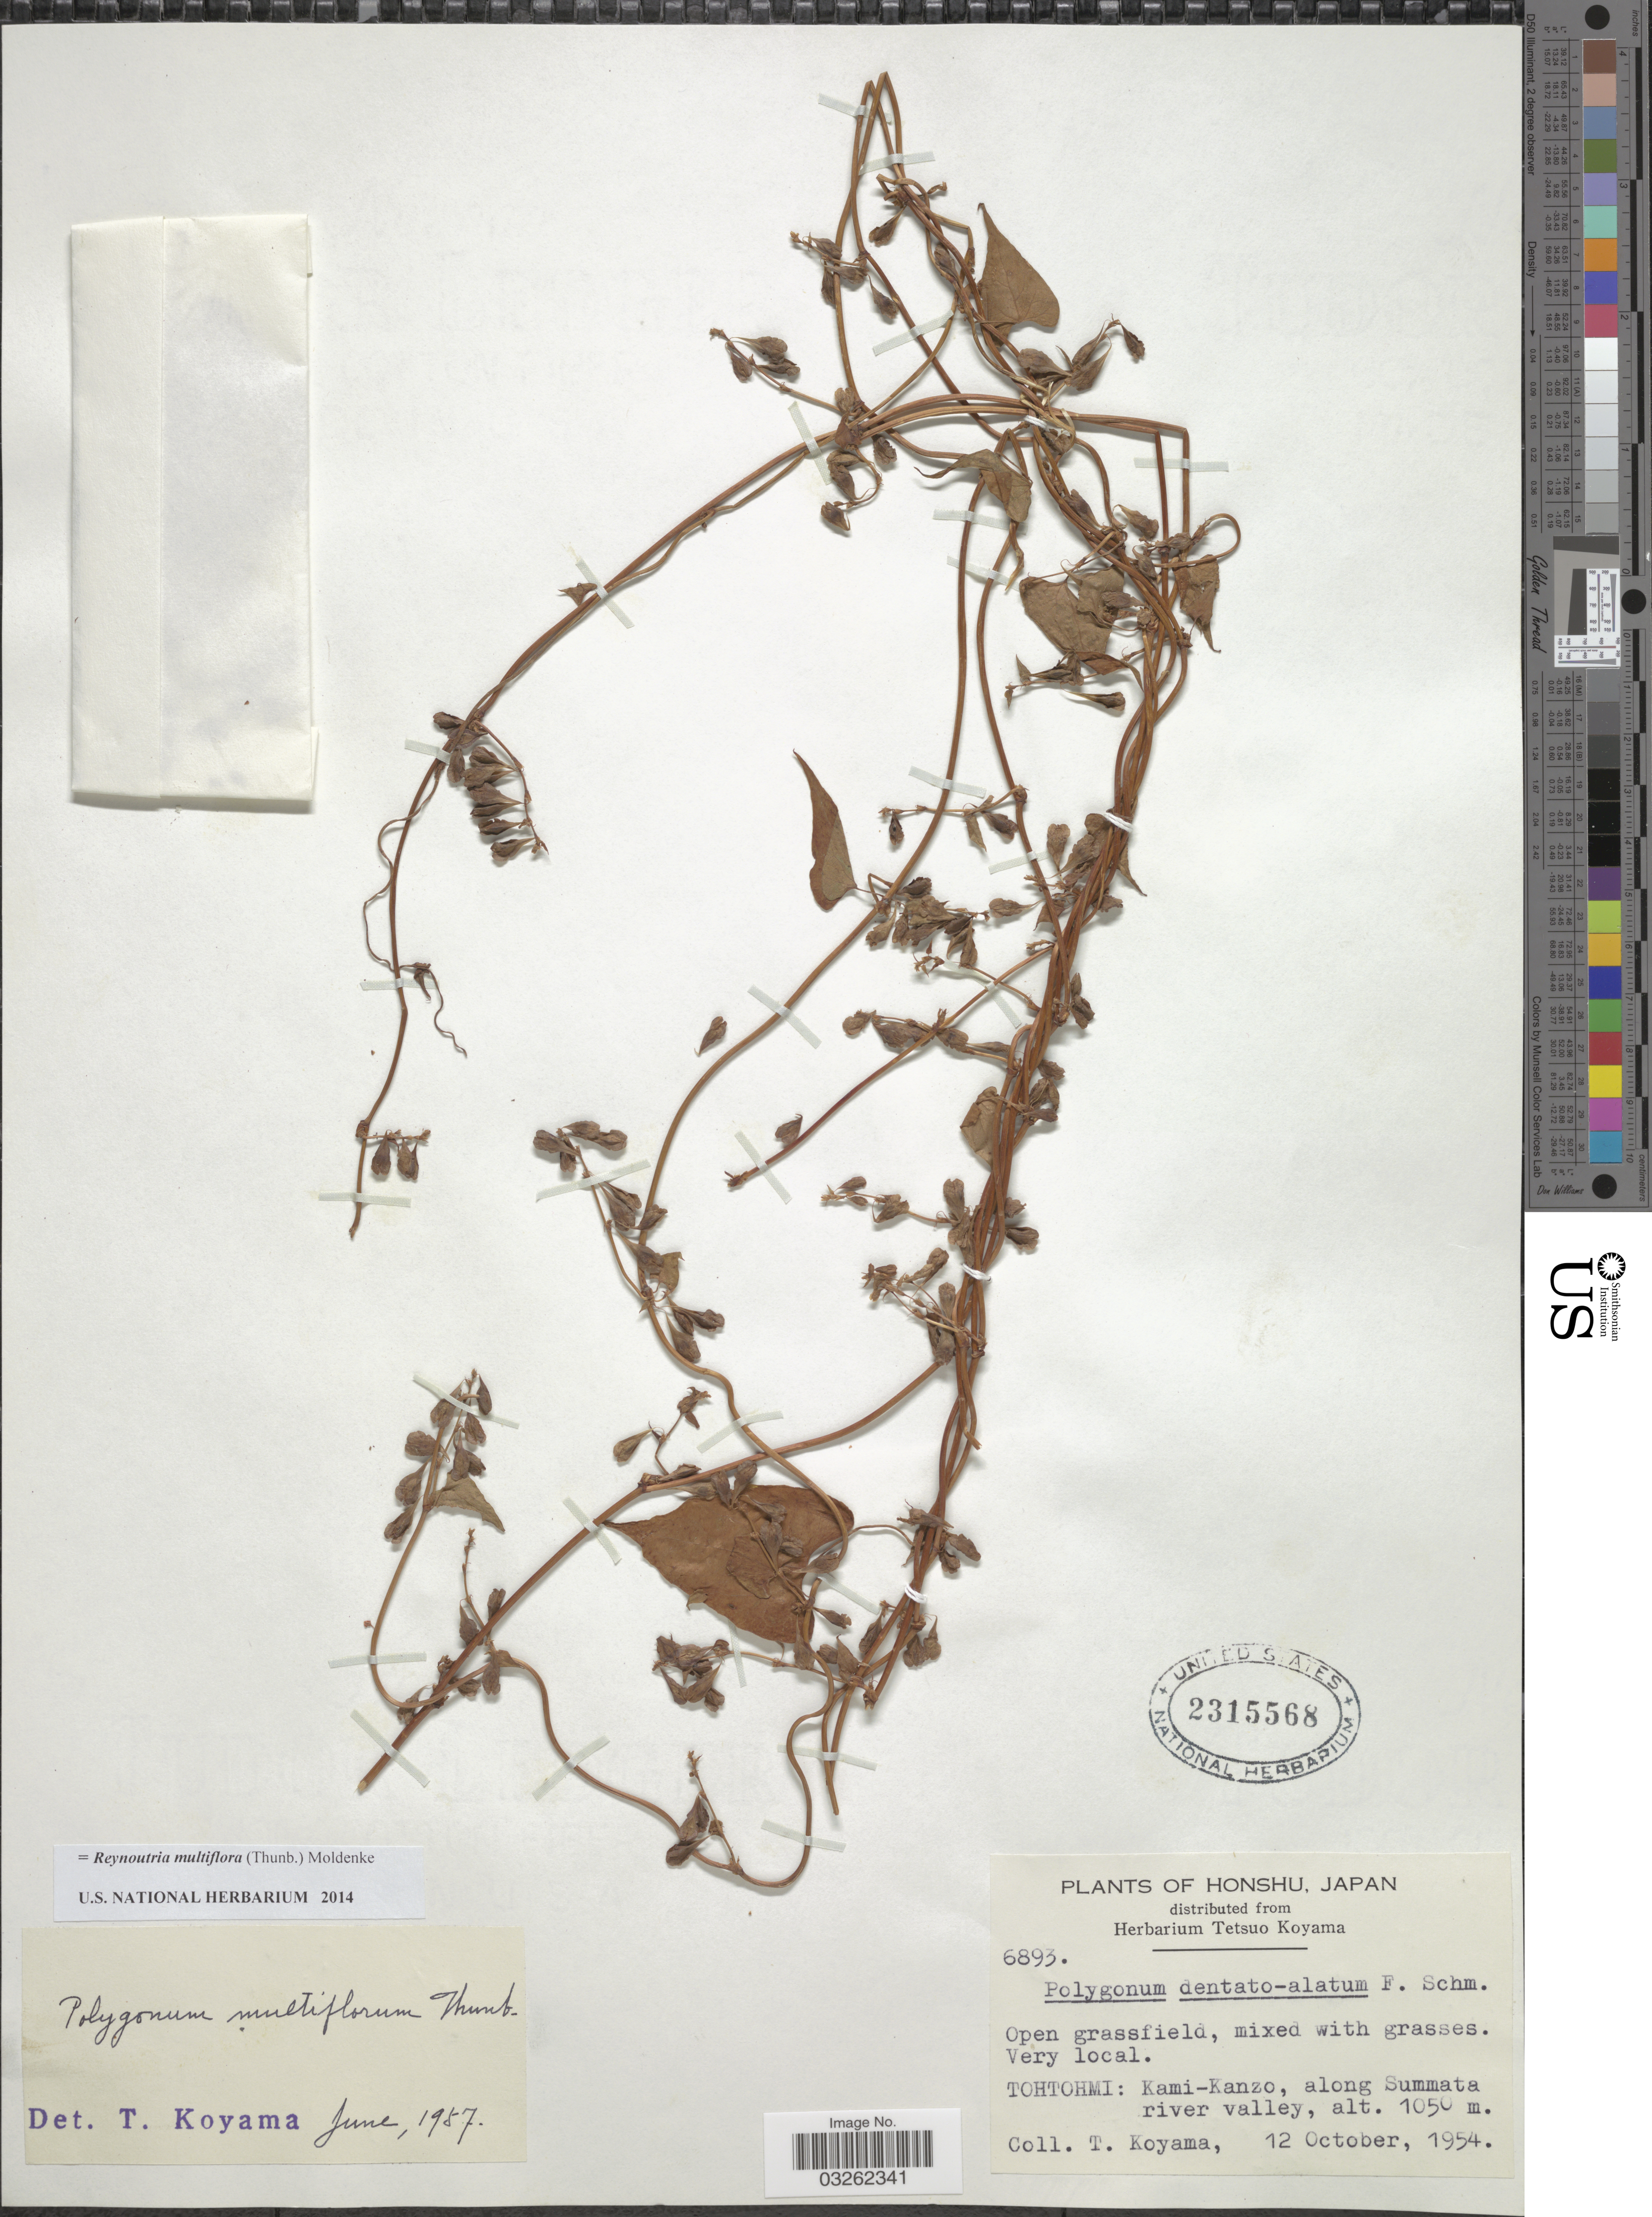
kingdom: Plantae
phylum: Tracheophyta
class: Magnoliopsida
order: Caryophyllales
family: Polygonaceae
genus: Reynoutria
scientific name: Reynoutria multiflora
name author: (Thunb.) Moldenke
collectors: T. Koyama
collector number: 6893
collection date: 1954-10-12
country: Japan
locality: Honshu, Tohtohmi: Kami-Kanzo, along Summata river valley.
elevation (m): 1050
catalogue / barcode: US 2315568